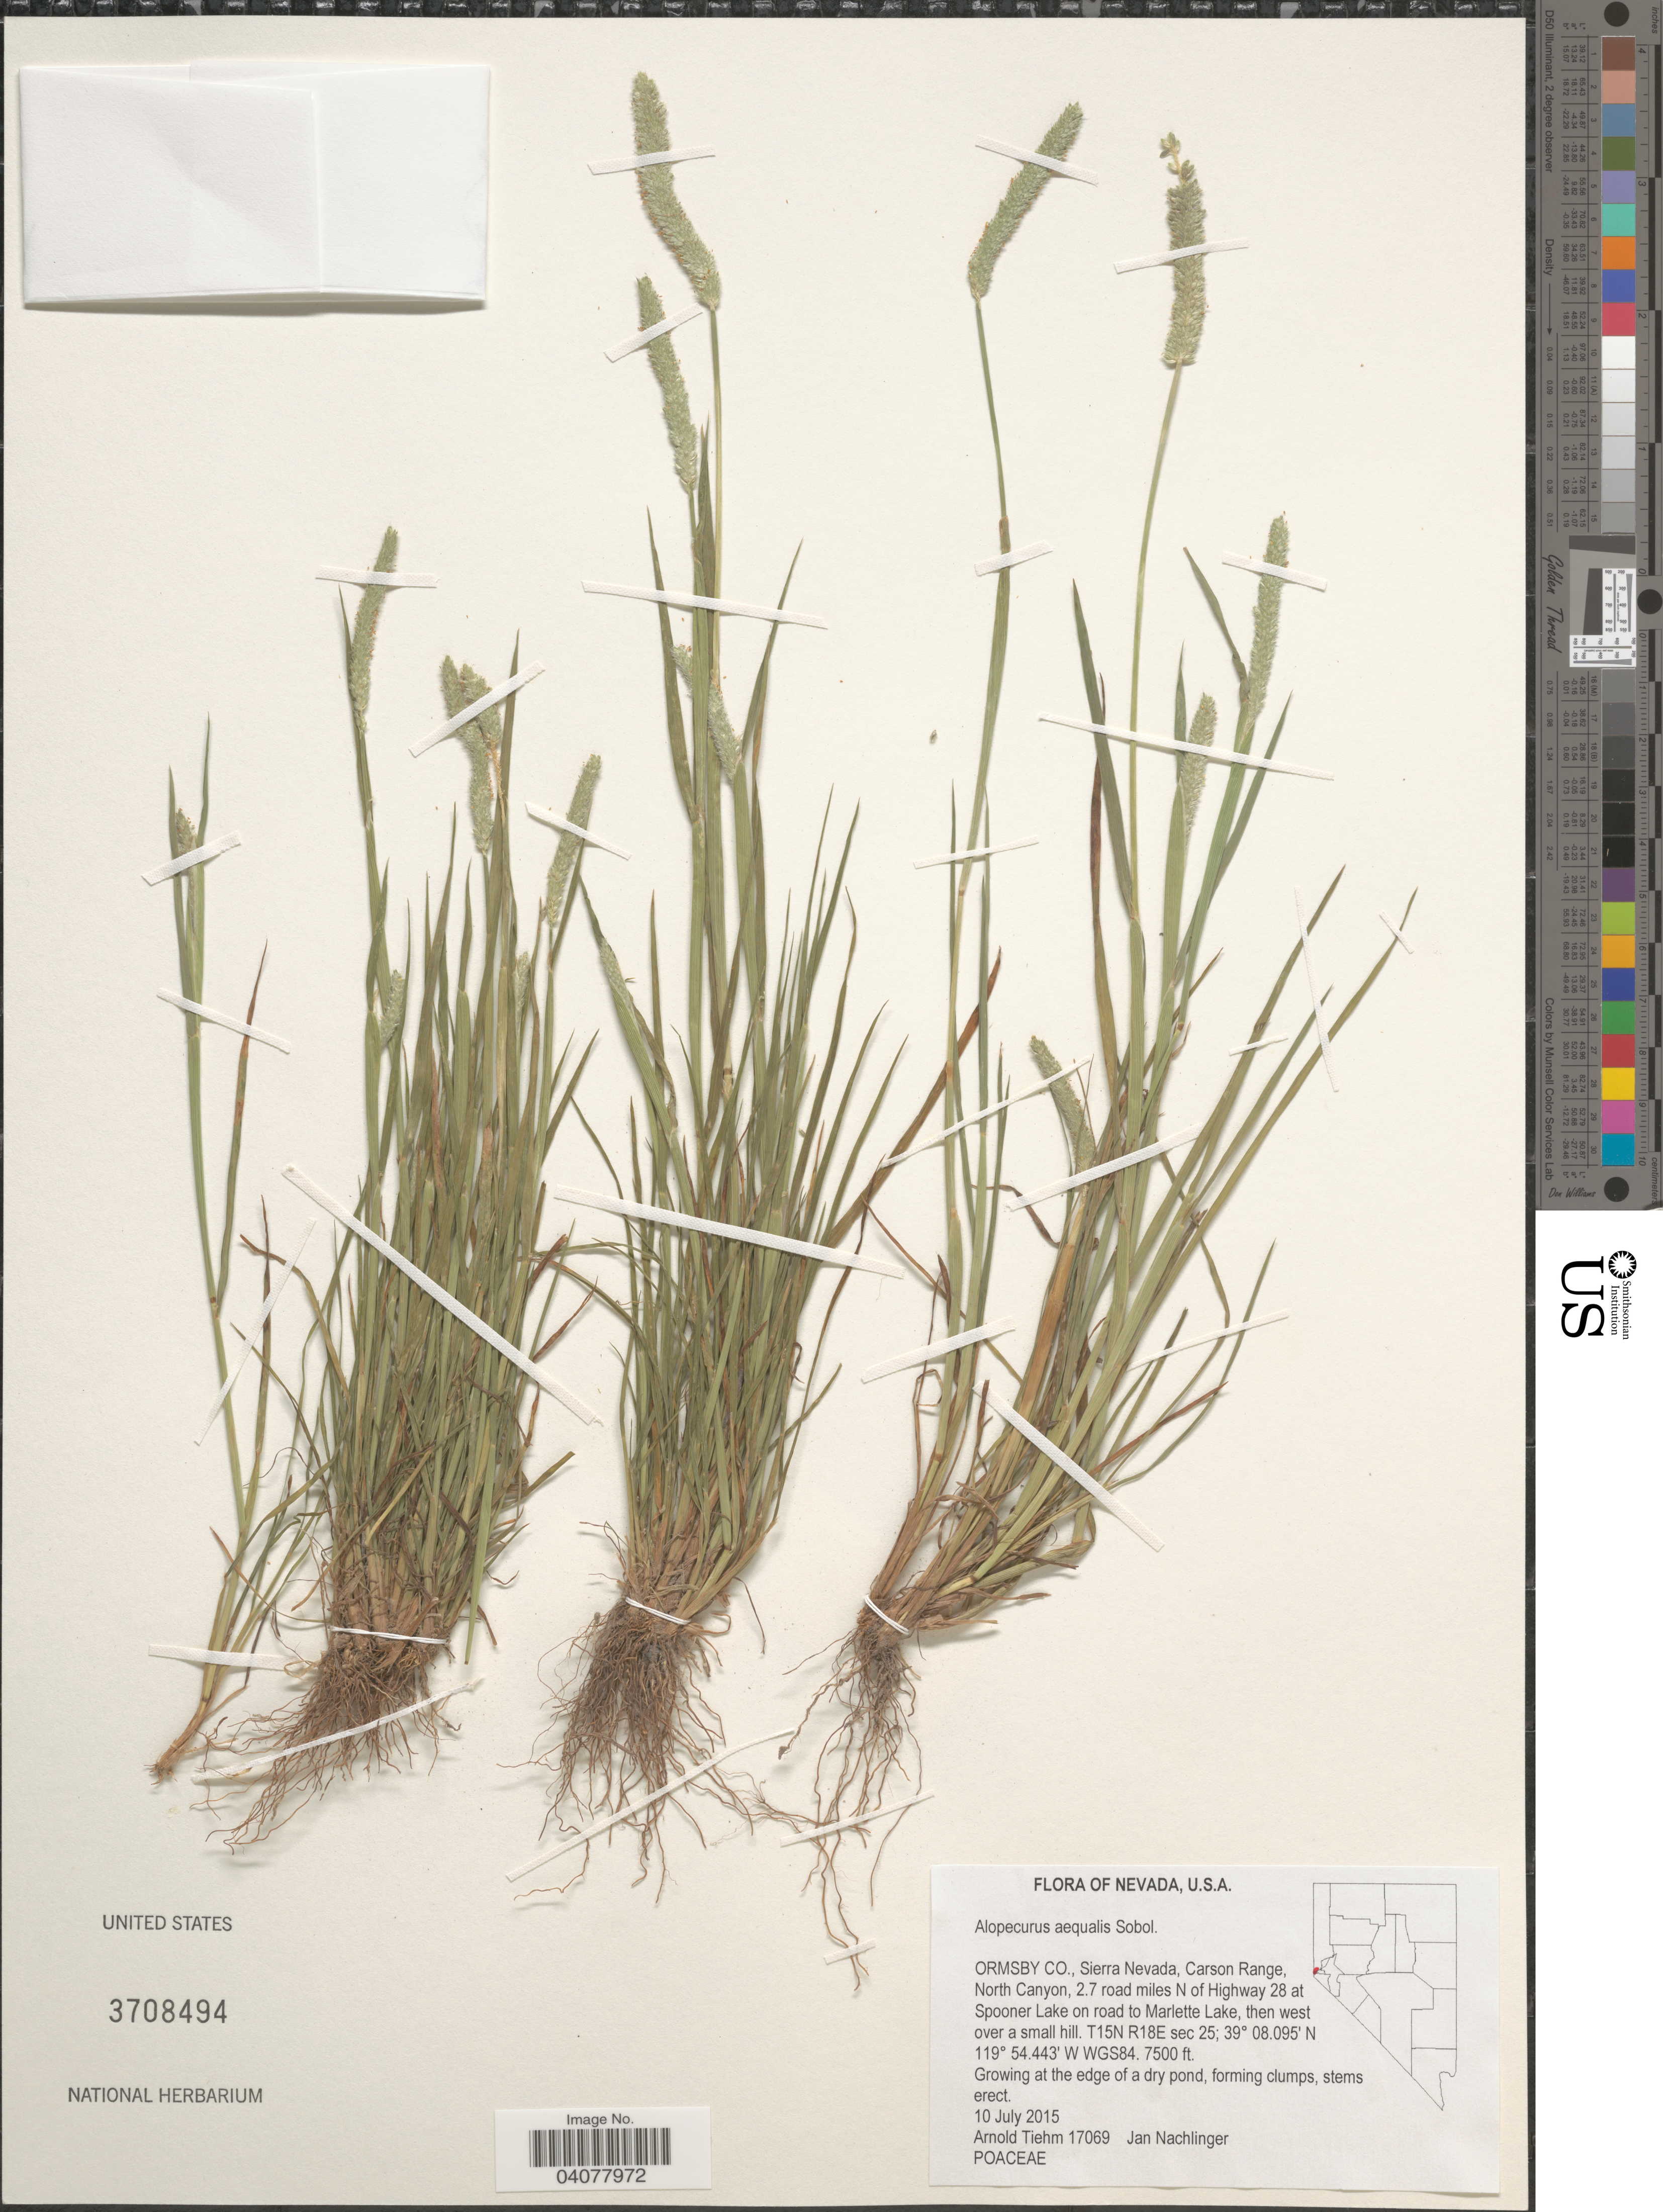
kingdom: Plantae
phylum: Tracheophyta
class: Liliopsida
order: Poales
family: Poaceae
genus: Alopecurus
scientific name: Alopecurus aequalis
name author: Sobol.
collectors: A. Tiehm & J. Nachlinger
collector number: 17069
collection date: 2015-07-10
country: United States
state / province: Nevada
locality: Ormsby Co., Sierra Nevada, Carson Range, North Canyon, 2.7 road miles N of Highway 28 at Spooner Lake on road to Marlette Lake, then west over a small hill. T15N R18E sec 25. WGS84.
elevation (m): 2286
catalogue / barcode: US 3708494